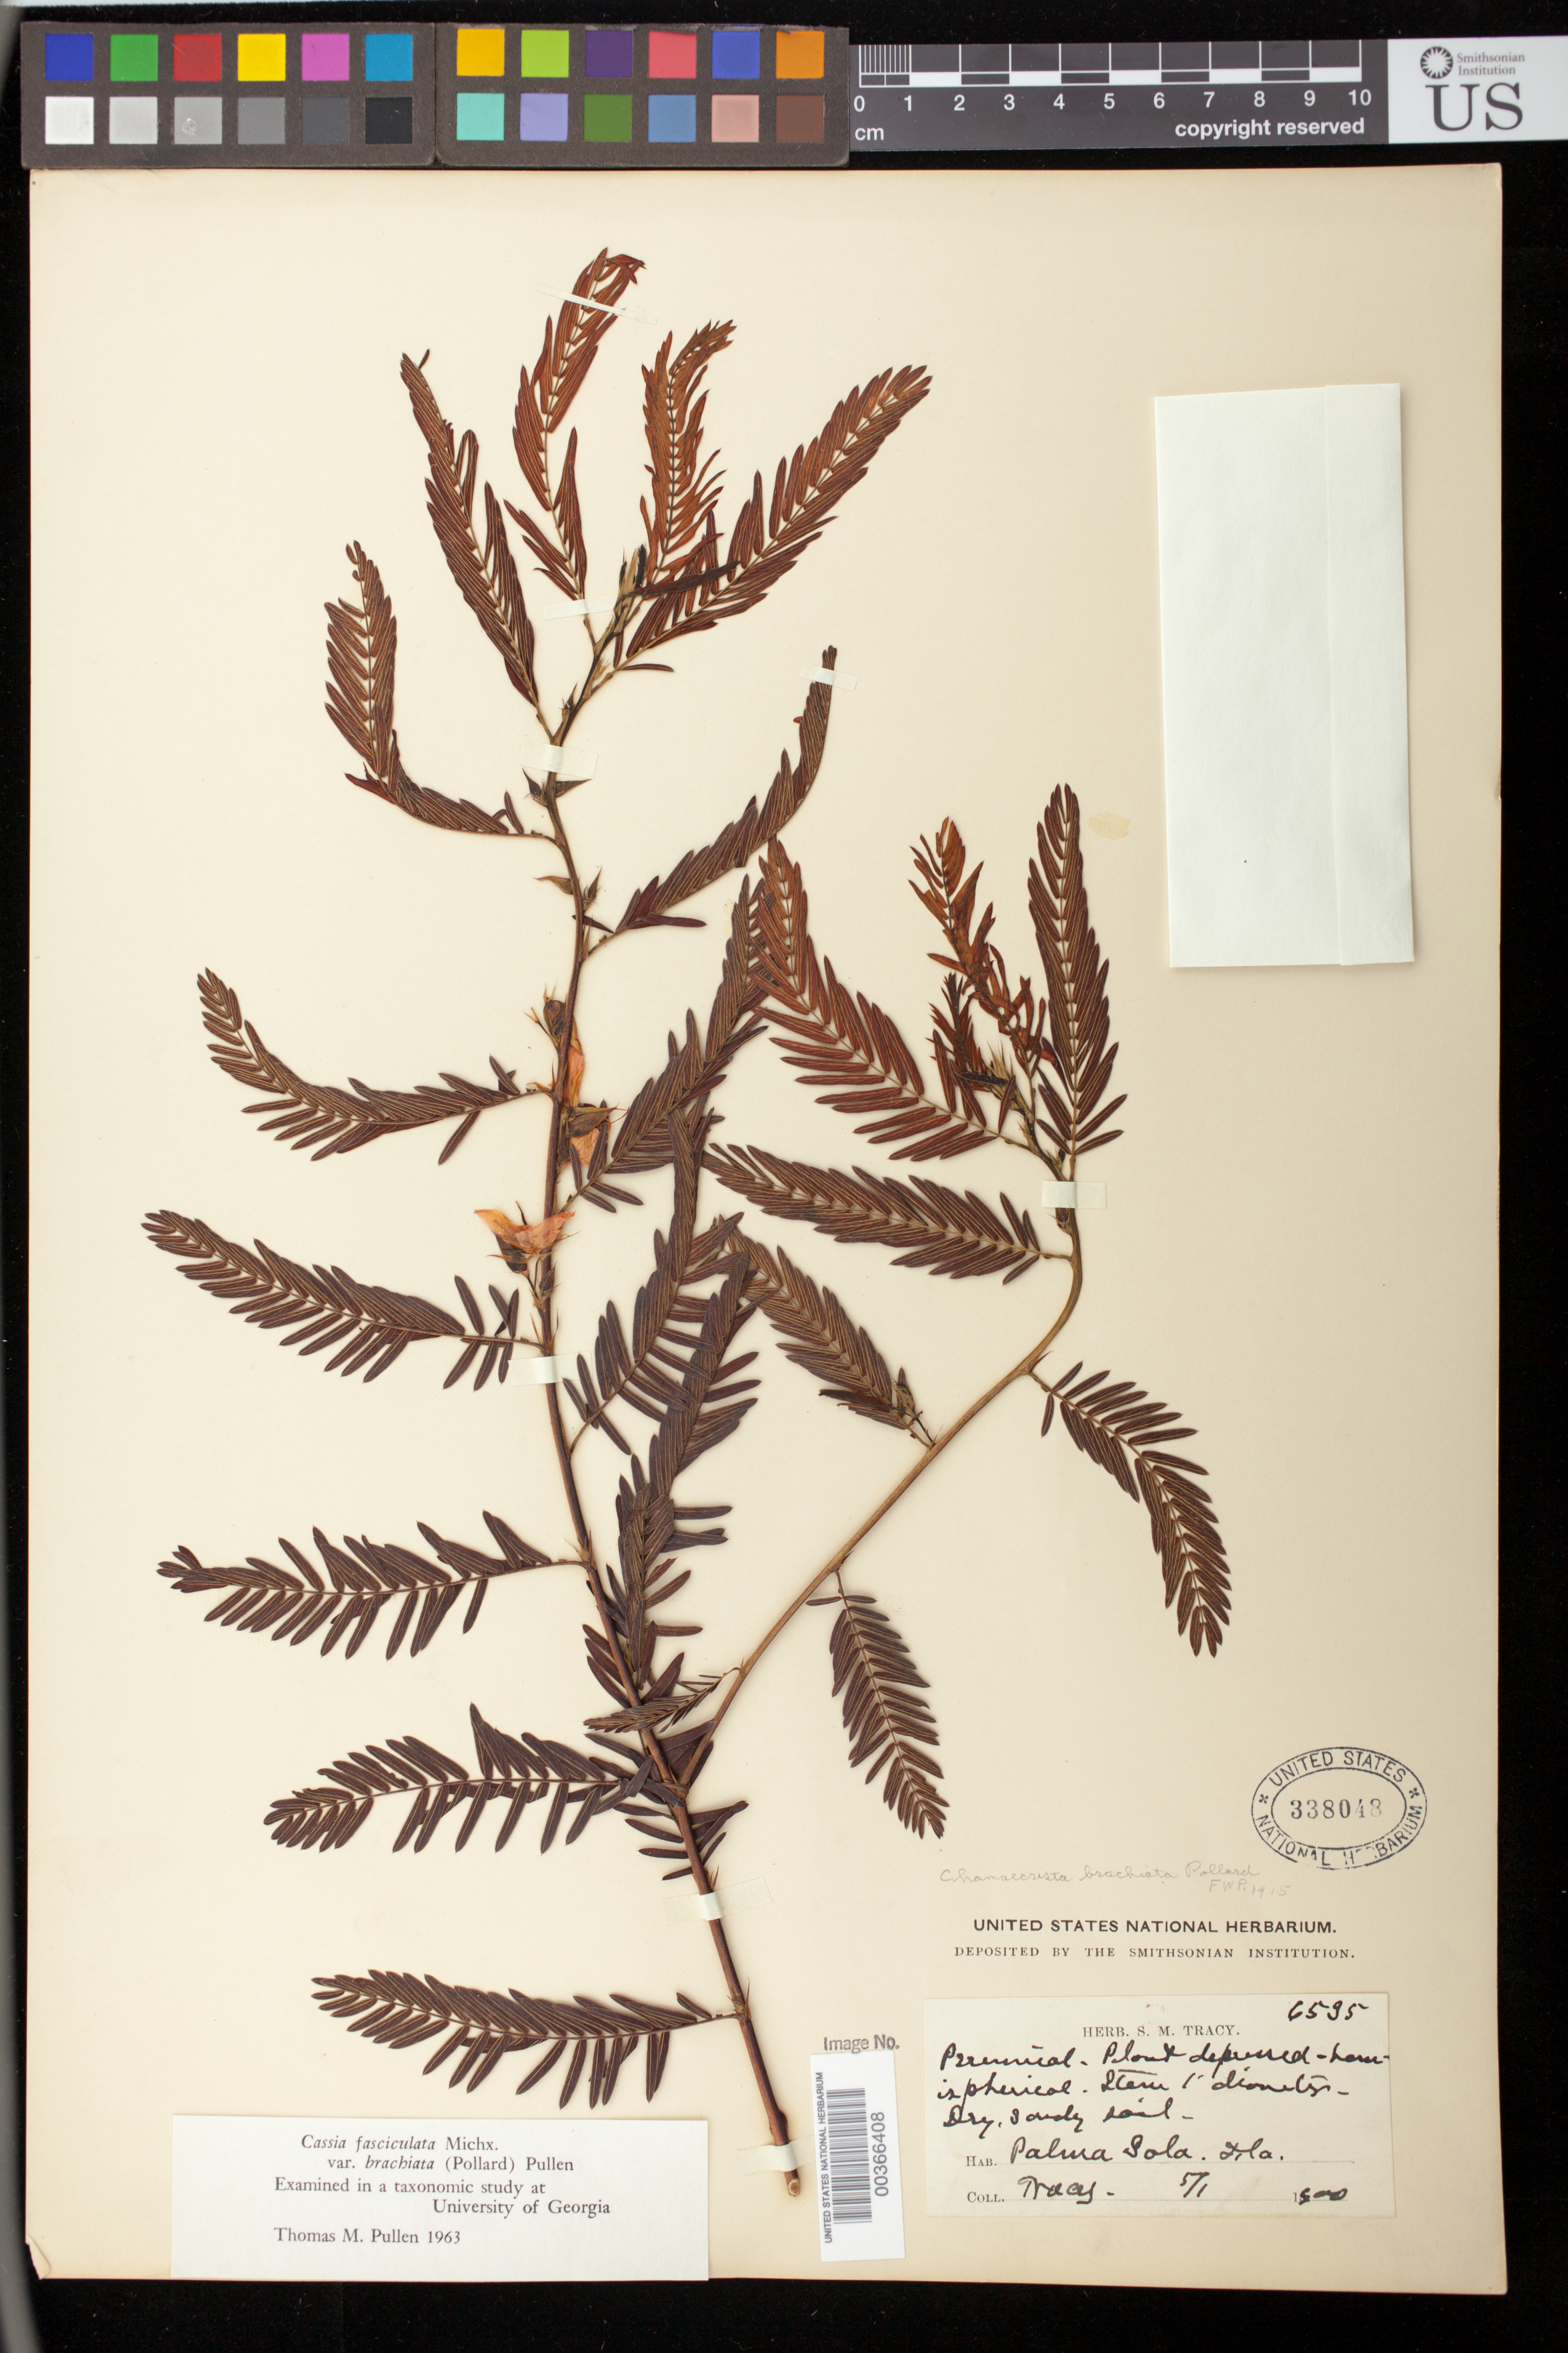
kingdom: Plantae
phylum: Tracheophyta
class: Magnoliopsida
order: Fabales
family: Fabaceae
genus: Chamaecrista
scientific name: Chamaecrista fasciculata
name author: (Michx.) Greene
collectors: -. Tracy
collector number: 6595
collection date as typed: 01 May 1900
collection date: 1900-05-01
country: United States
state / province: Florida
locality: Palma sola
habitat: Dry sandy soil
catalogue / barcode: US 338048